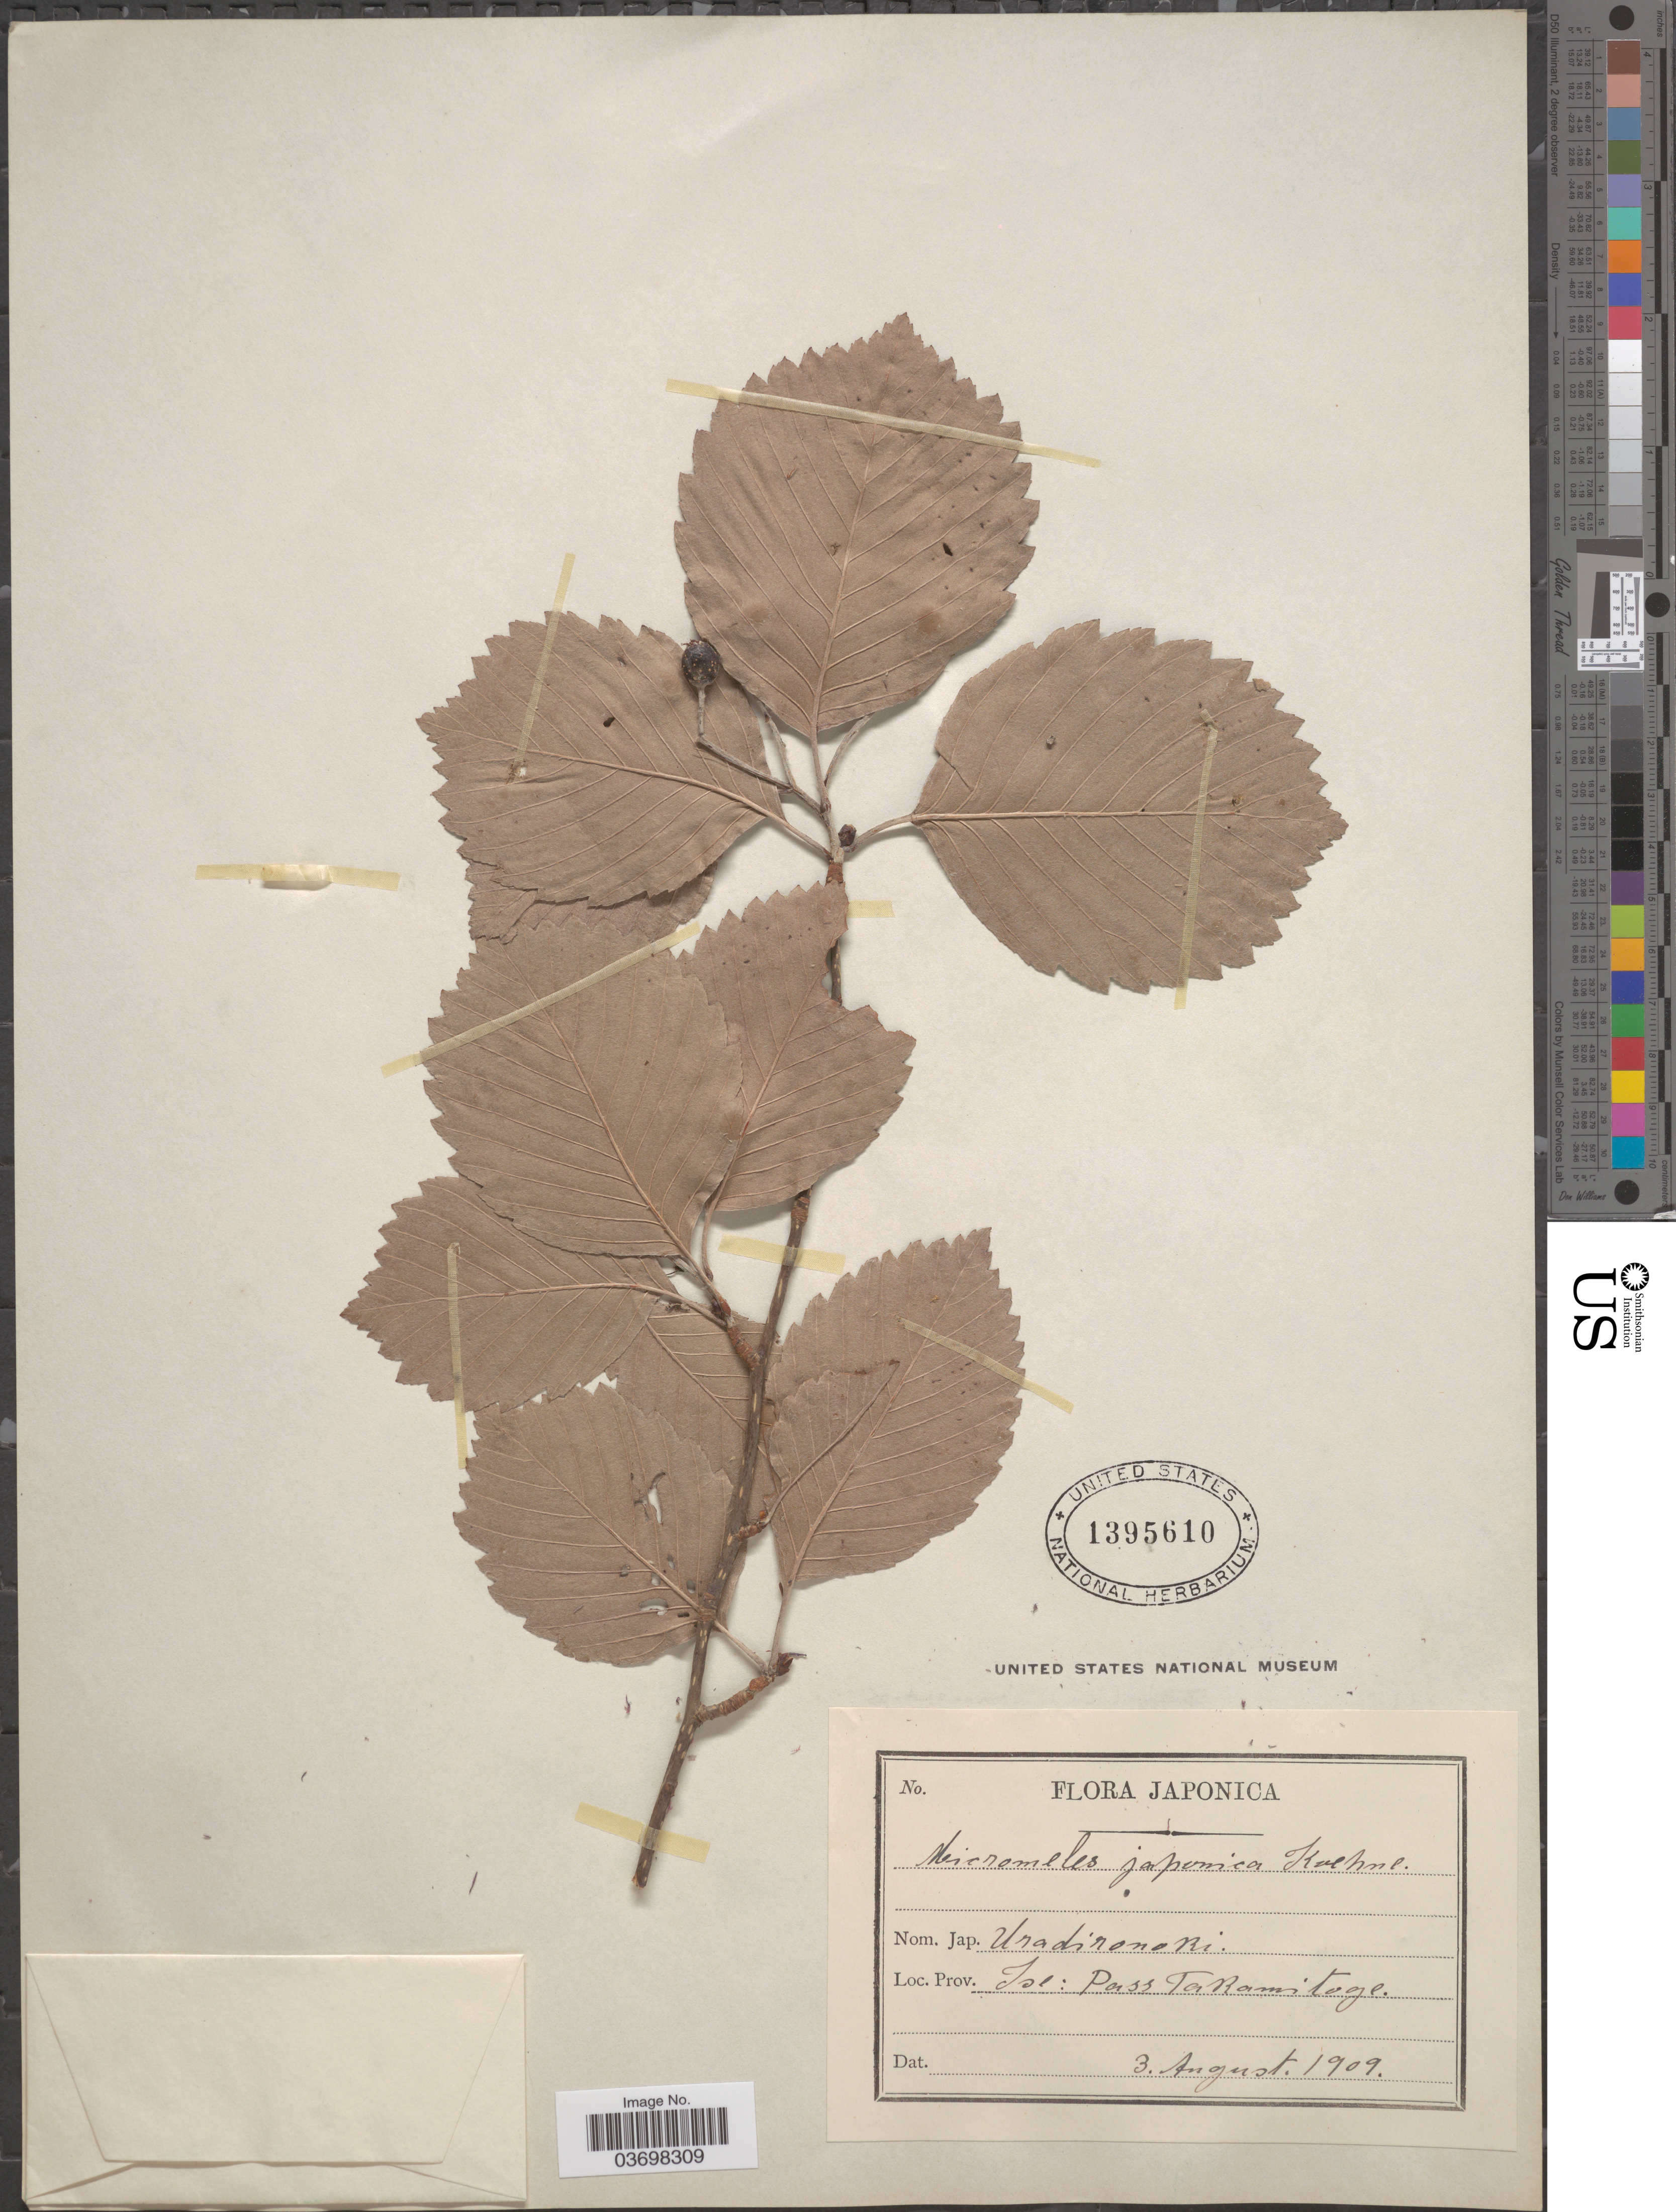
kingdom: Plantae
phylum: Tracheophyta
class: Magnoliopsida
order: Rosales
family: Rosaceae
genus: Sorbus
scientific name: Sorbus japonica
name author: (Decne.) Hedl.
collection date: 1909-08-03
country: Japan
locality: Japonica. Ise: Pass Takamitoge.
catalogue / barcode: US 1395610